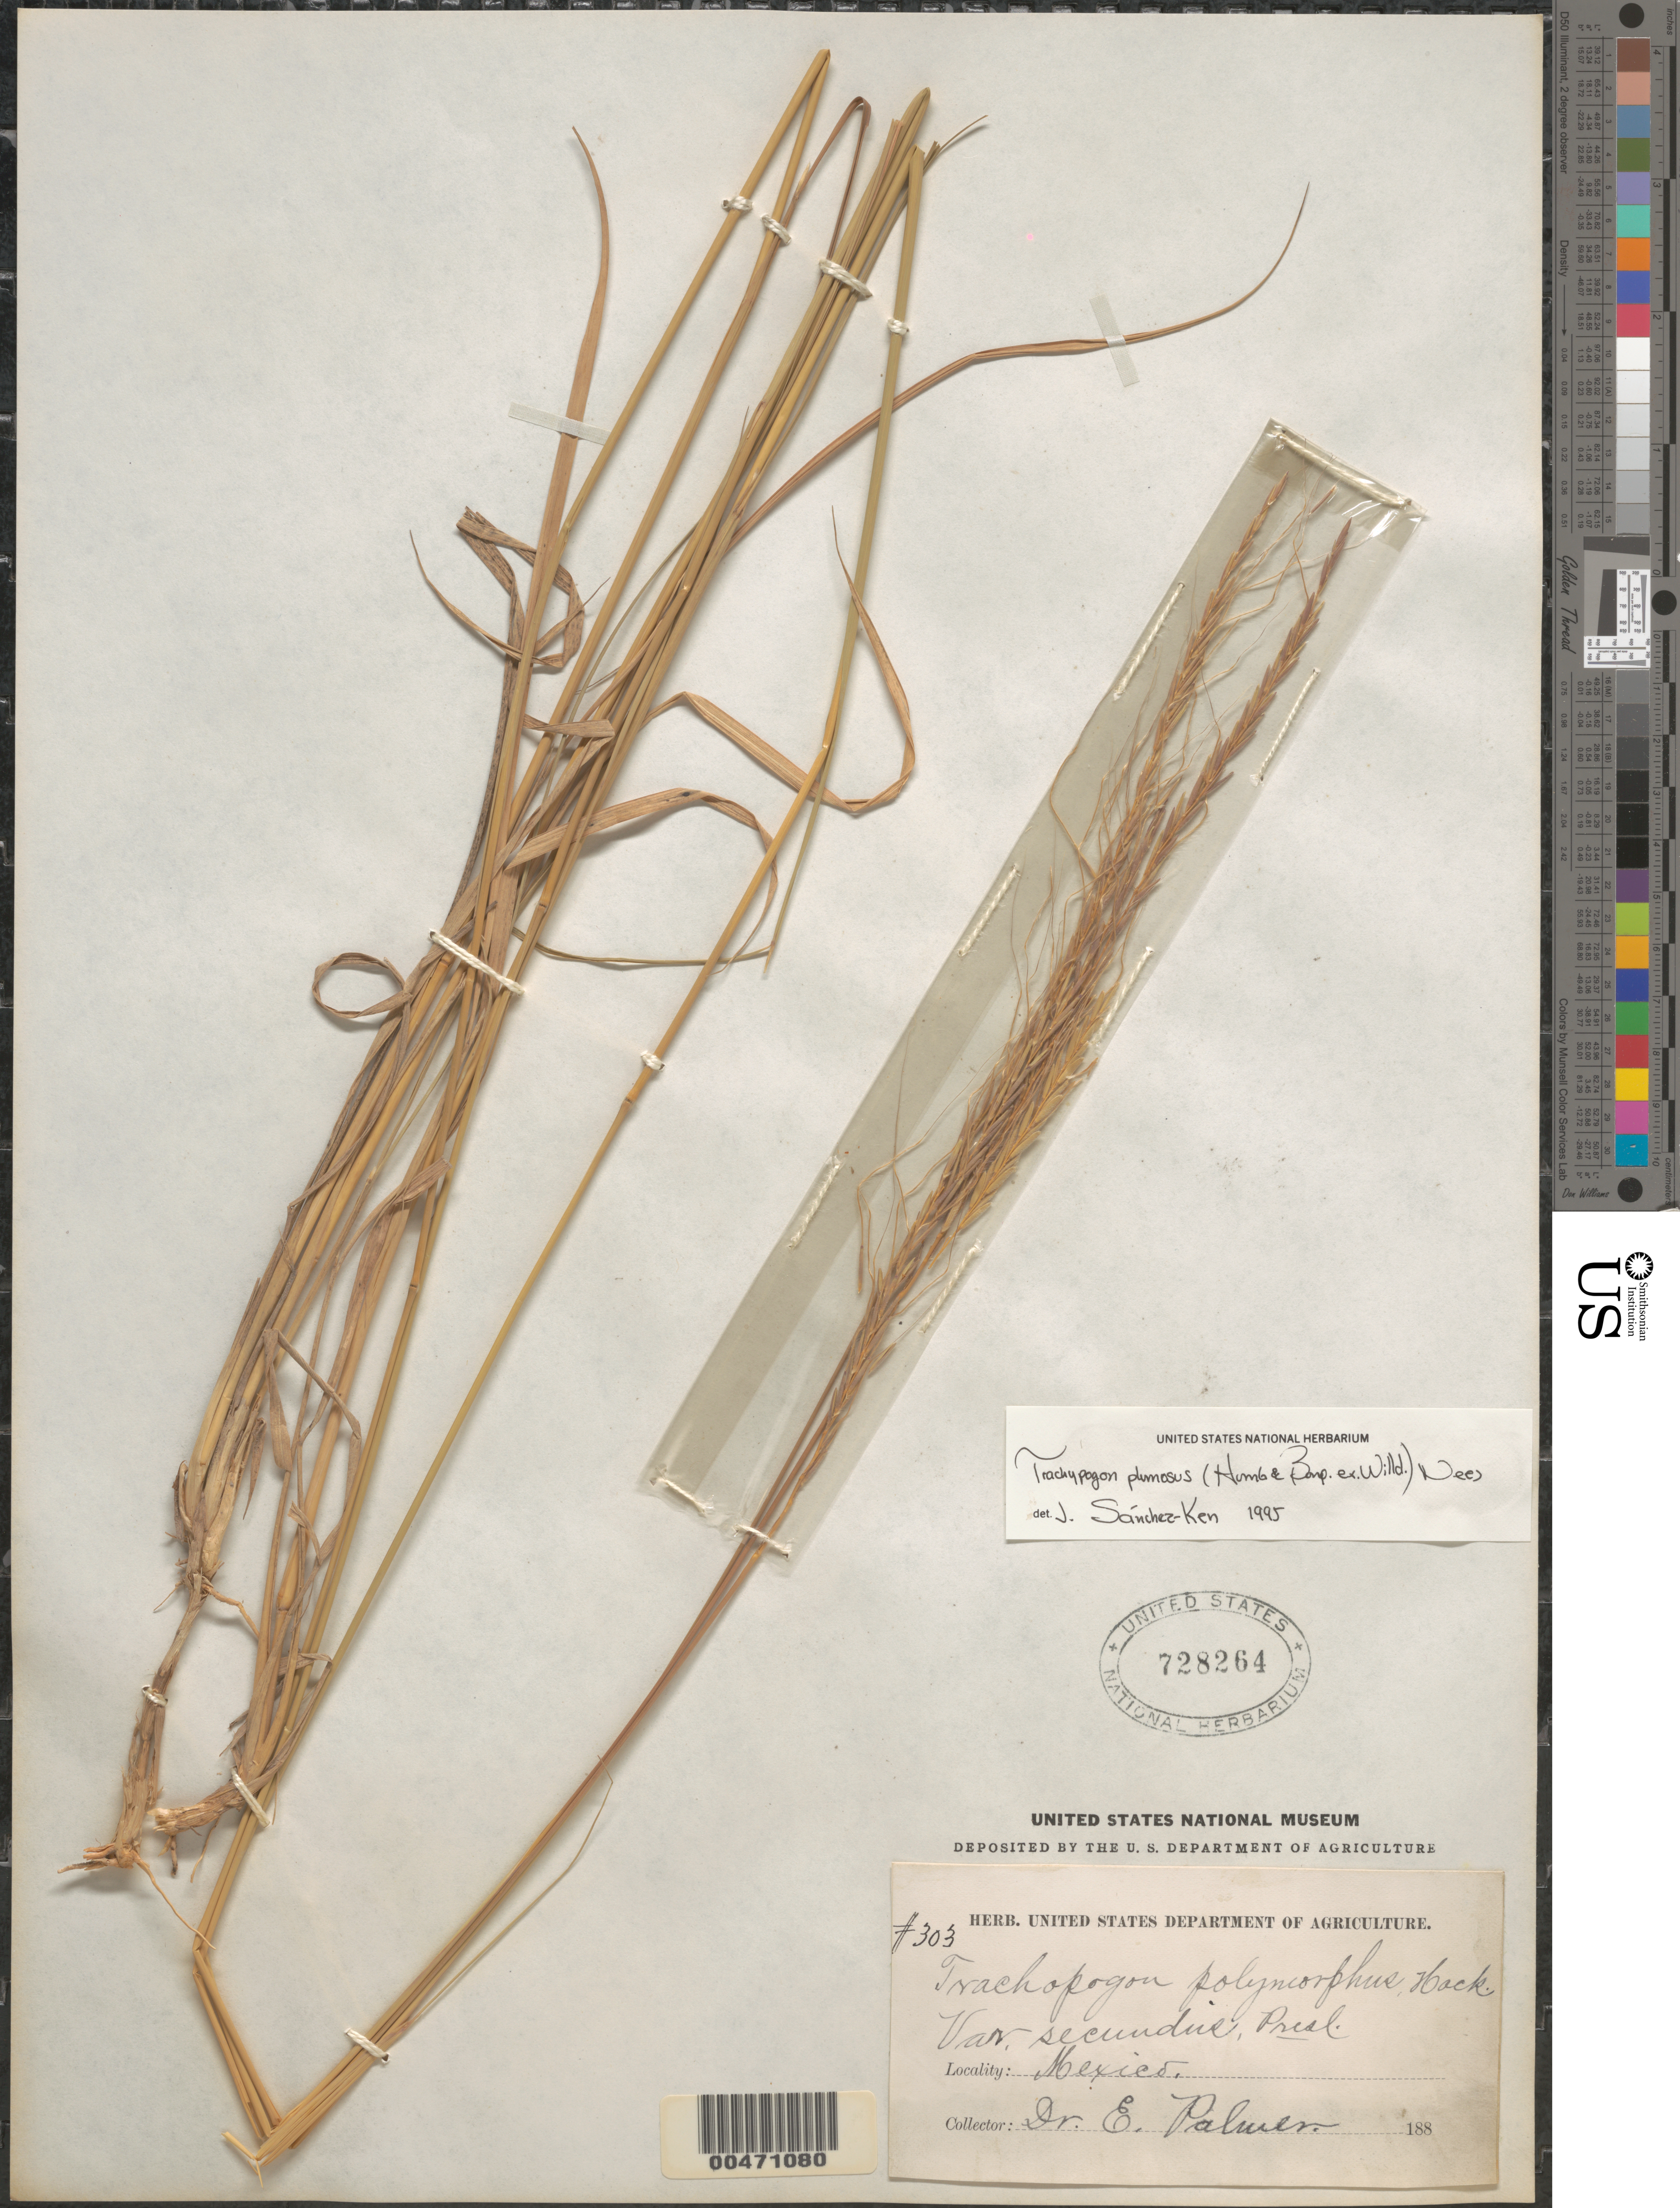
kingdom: Plantae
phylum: Tracheophyta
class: Liliopsida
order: Poales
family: Poaceae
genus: Trachypogon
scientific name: Trachypogon plumosus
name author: (Humb. & Bonpl.) Nees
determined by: Sánchez-Ken, J. G.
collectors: E. Palmer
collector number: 303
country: Mexico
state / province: Durango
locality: San Ramon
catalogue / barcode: US 728264